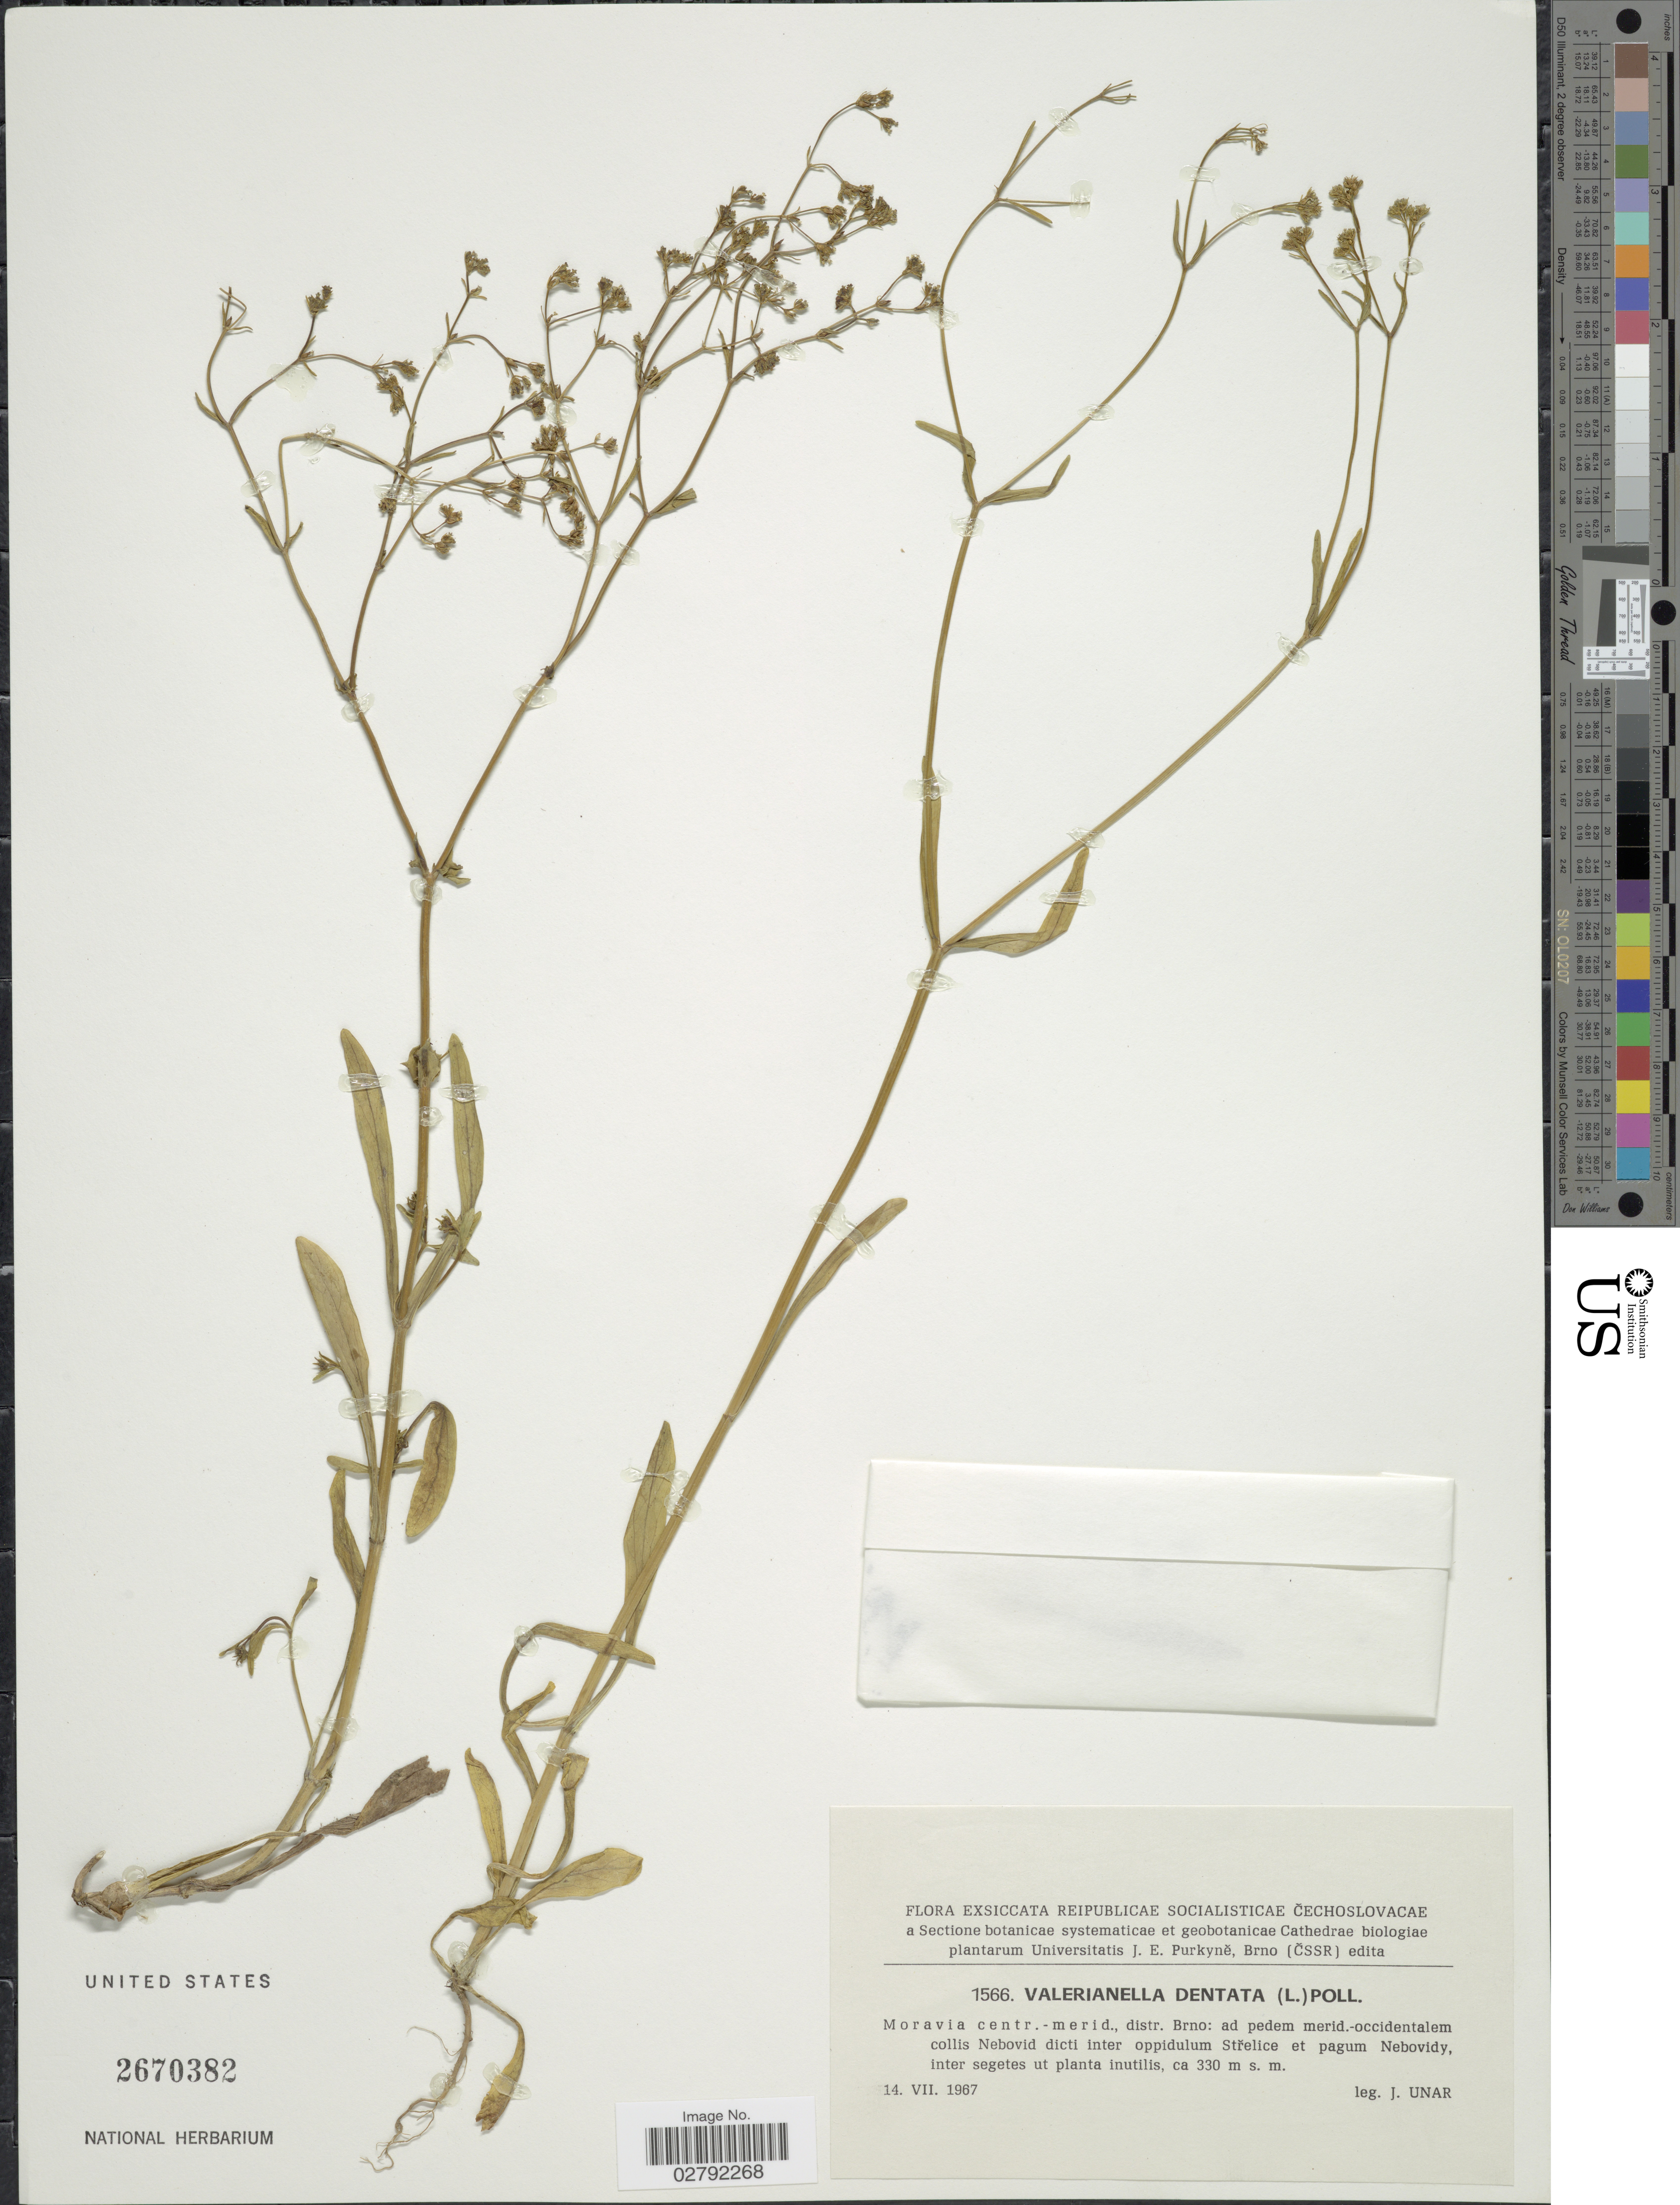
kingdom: Plantae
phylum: Tracheophyta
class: Magnoliopsida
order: Dipsacales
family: Caprifoliaceae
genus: Valerianella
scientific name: Valerianella dentata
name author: (L.) Pollich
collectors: J. Unar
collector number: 1566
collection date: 1967-07-14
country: Czechia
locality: Reipublicae Socialisticae Cechoslovacae. Moravia centr. - merid., distr. Brno: ad pedem merid.-occidentalem collis Nebovid dicti inter oppidulum Strelice et pagum Nebovidy.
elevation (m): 330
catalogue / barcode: US 2670382